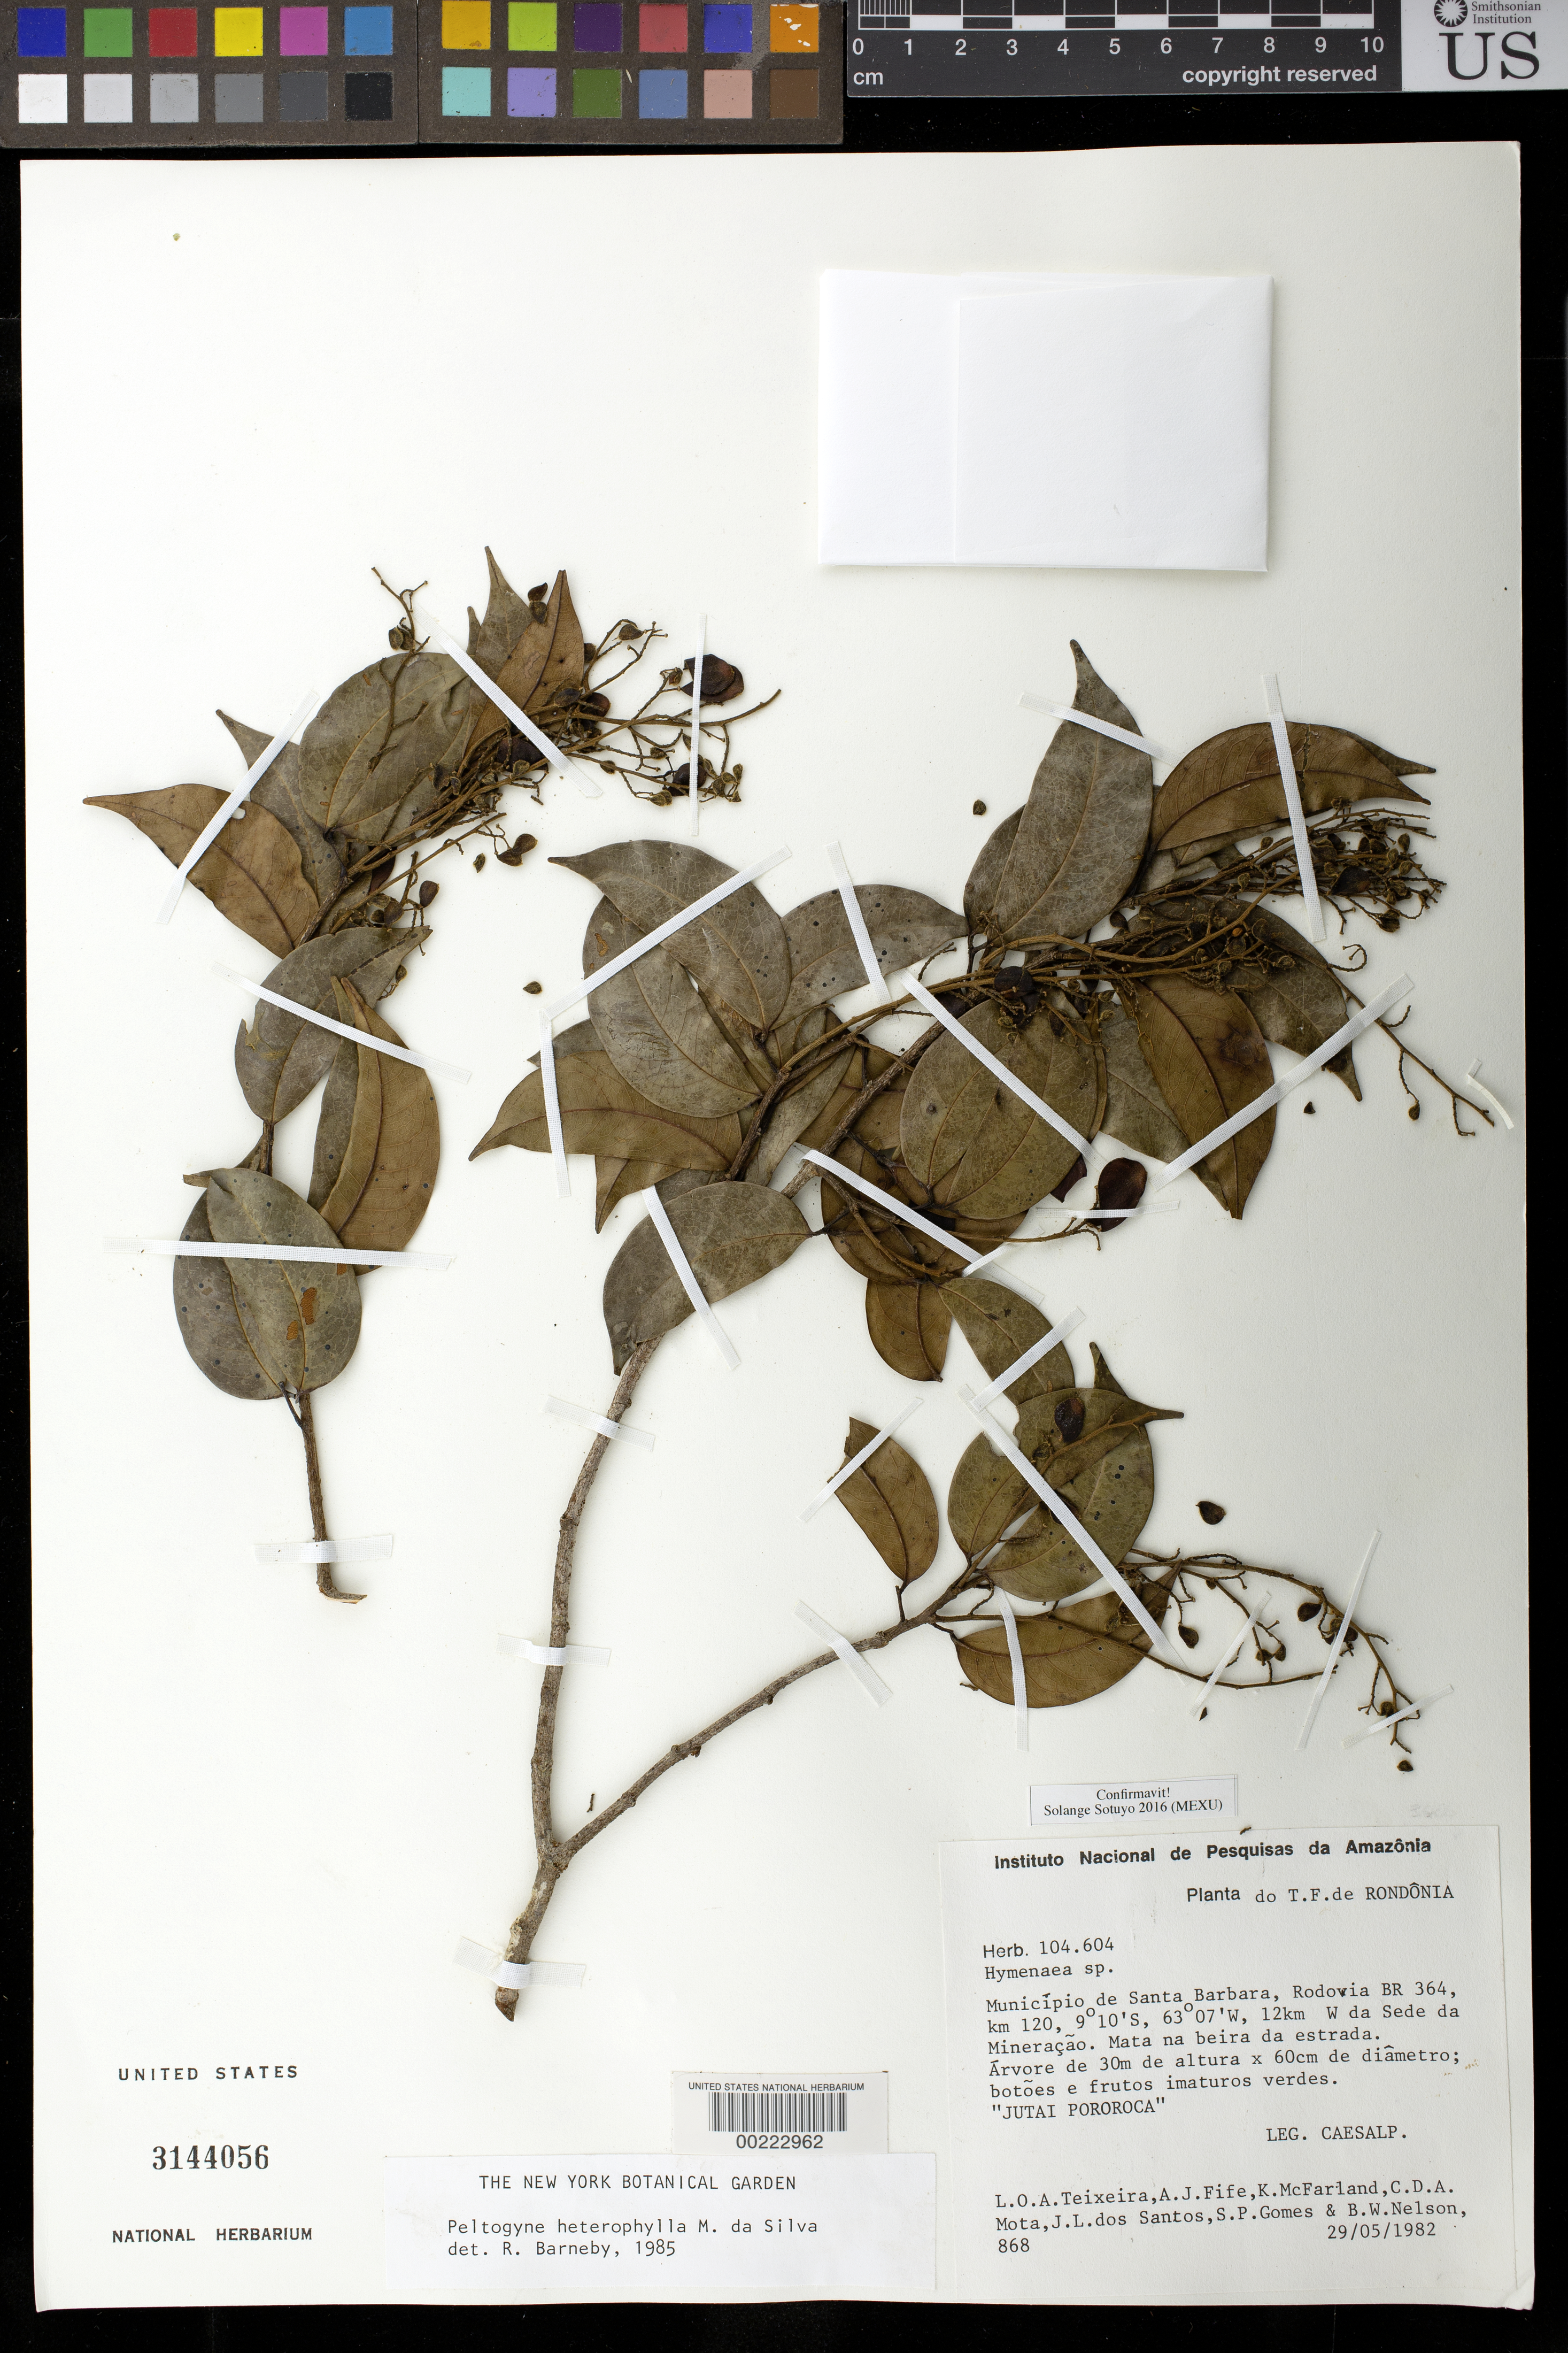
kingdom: Plantae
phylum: Tracheophyta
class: Magnoliopsida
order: Fabales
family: Fabaceae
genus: Peltogyne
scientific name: Peltogyne heterophylla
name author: M.F. Silva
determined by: Sotuyo, Solange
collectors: L. O. A. Teixeira, A. Fife, K. McFarland, C. D. A. Mota & J. L. Santos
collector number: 868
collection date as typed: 29 May 1982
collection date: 1982-05-29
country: Brazil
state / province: Rondônia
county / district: Santa Bárbara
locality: Rodovia br 364, km 120, 12 km w of sede da mineracao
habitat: Woods, bank of the road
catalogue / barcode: US 3144056